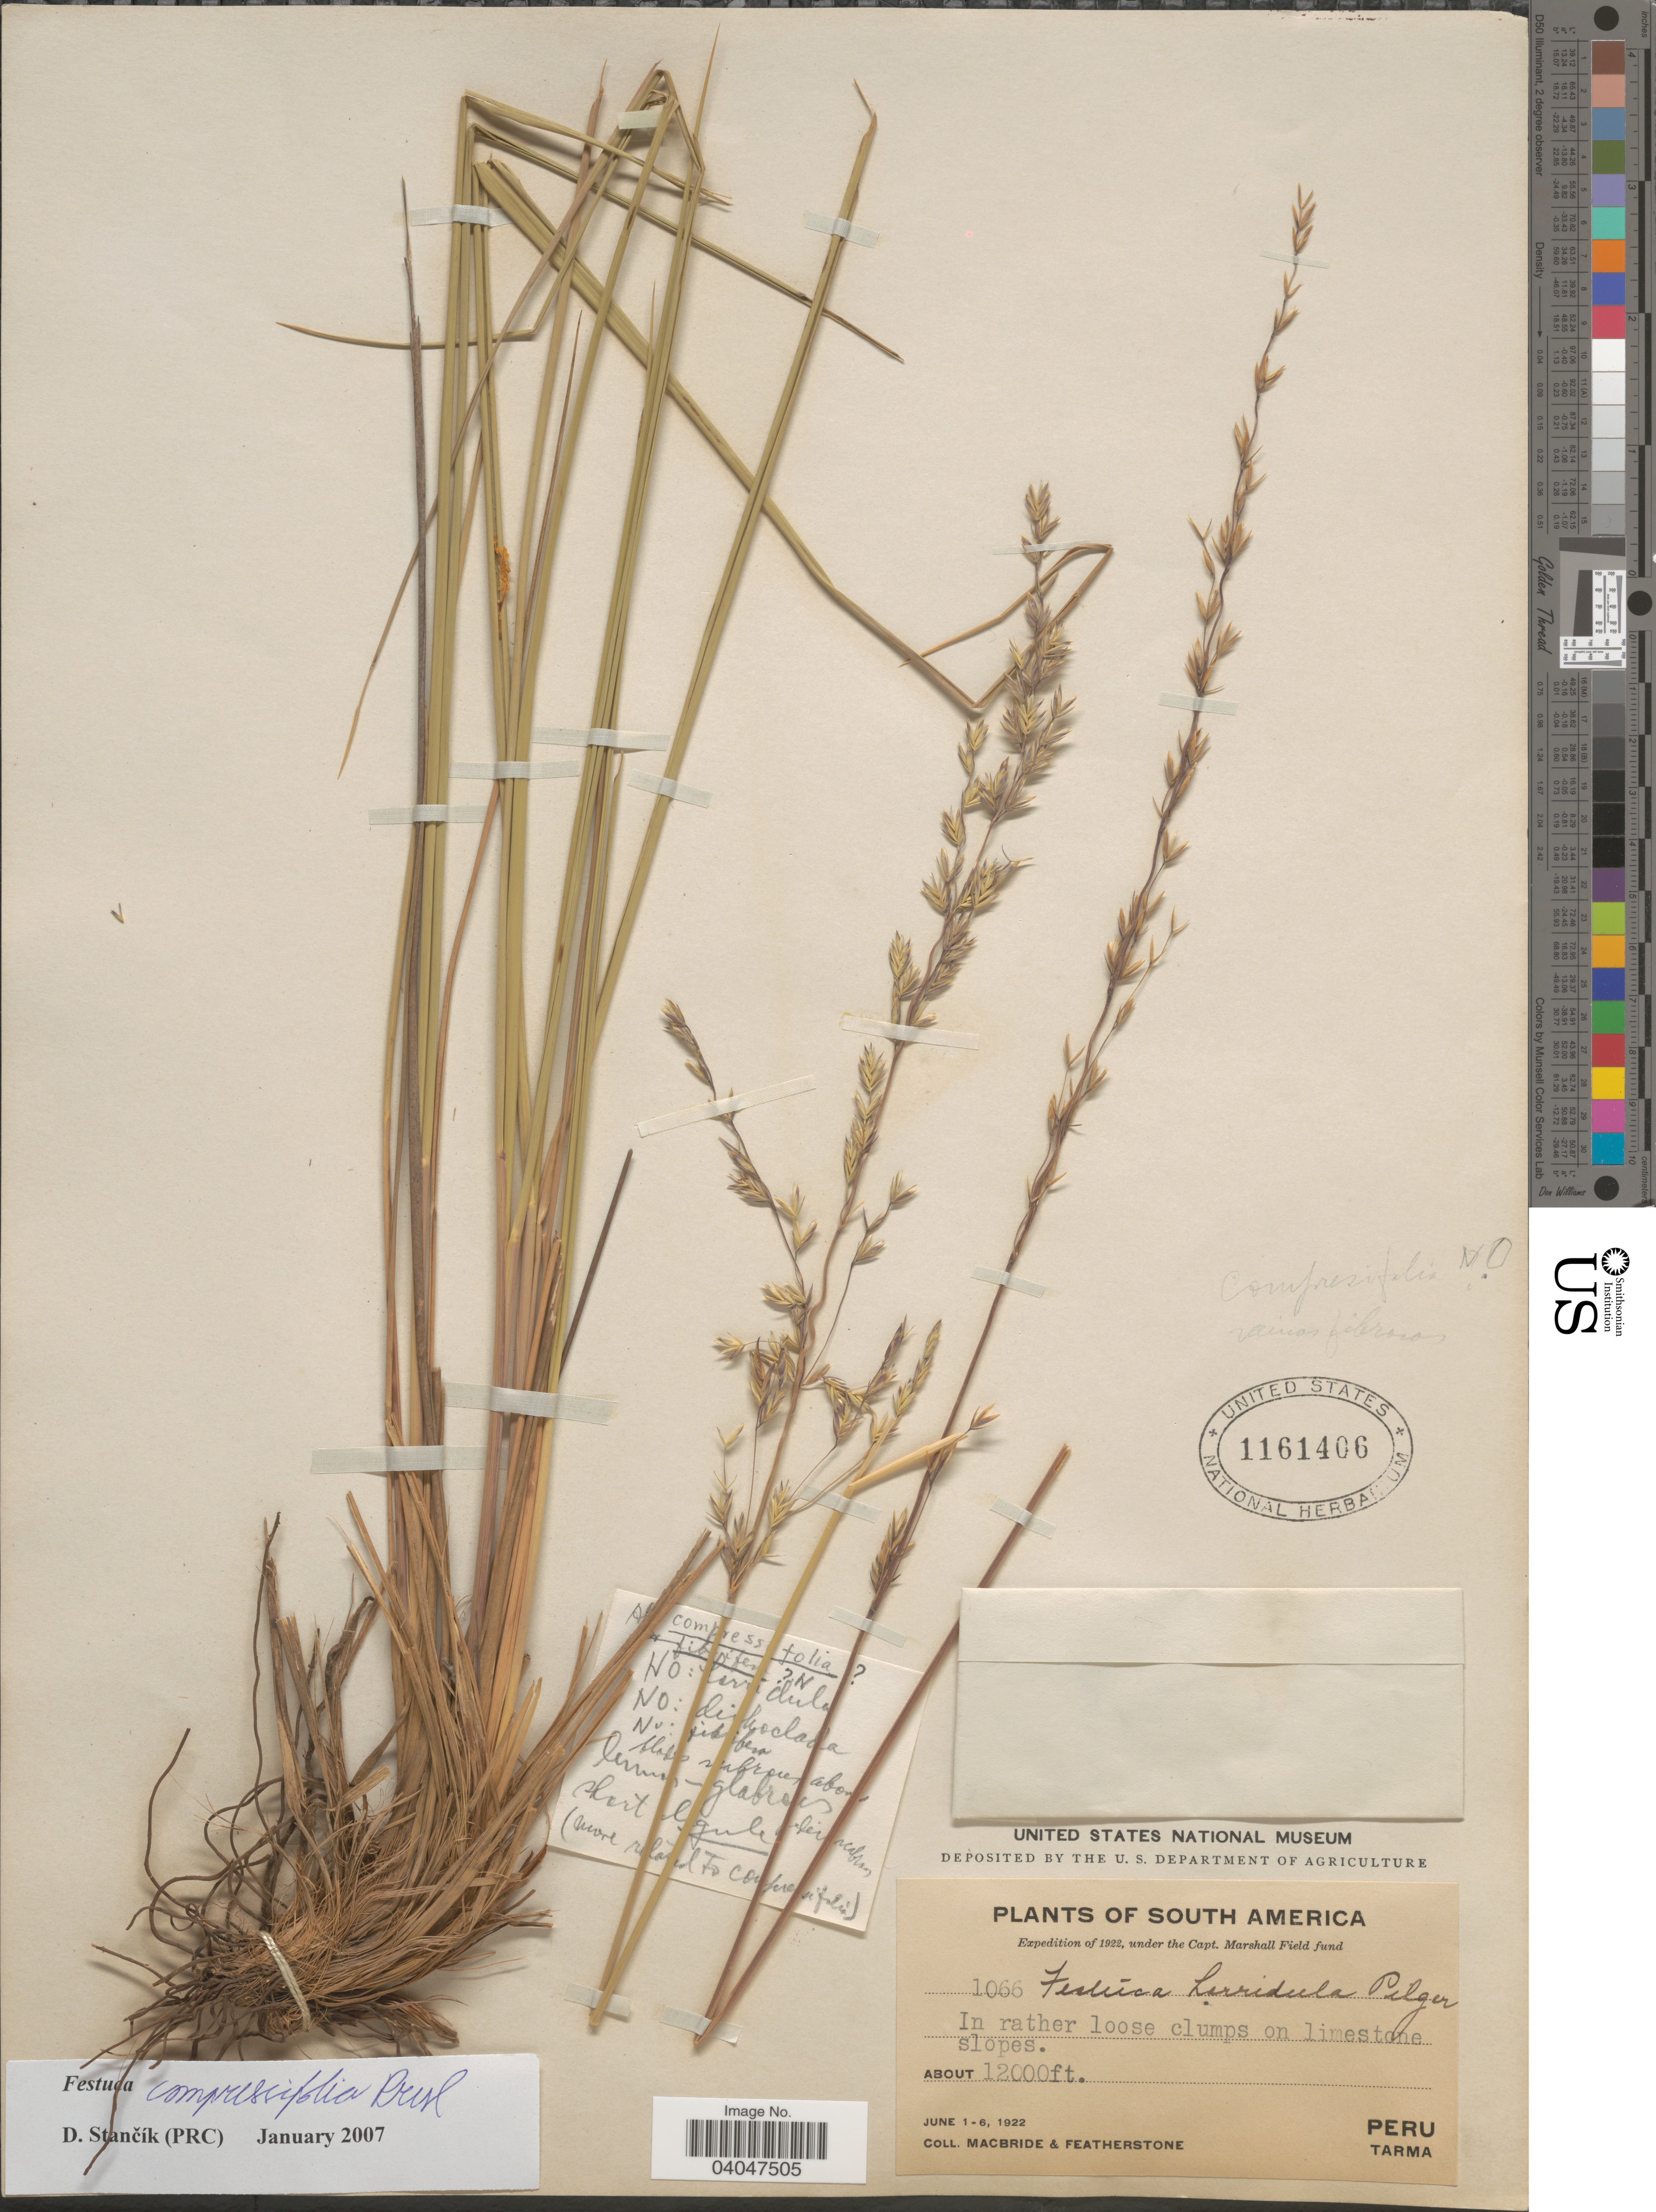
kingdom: Plantae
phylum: Tracheophyta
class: Liliopsida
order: Poales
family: Poaceae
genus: Festuca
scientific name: Festuca compressifolia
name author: J. Presl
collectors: Macbride, -- & -. Featherstone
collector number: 1066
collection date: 1922-06-01/1922-06-06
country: Peru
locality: Tarma.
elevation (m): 3658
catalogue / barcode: US 1161406